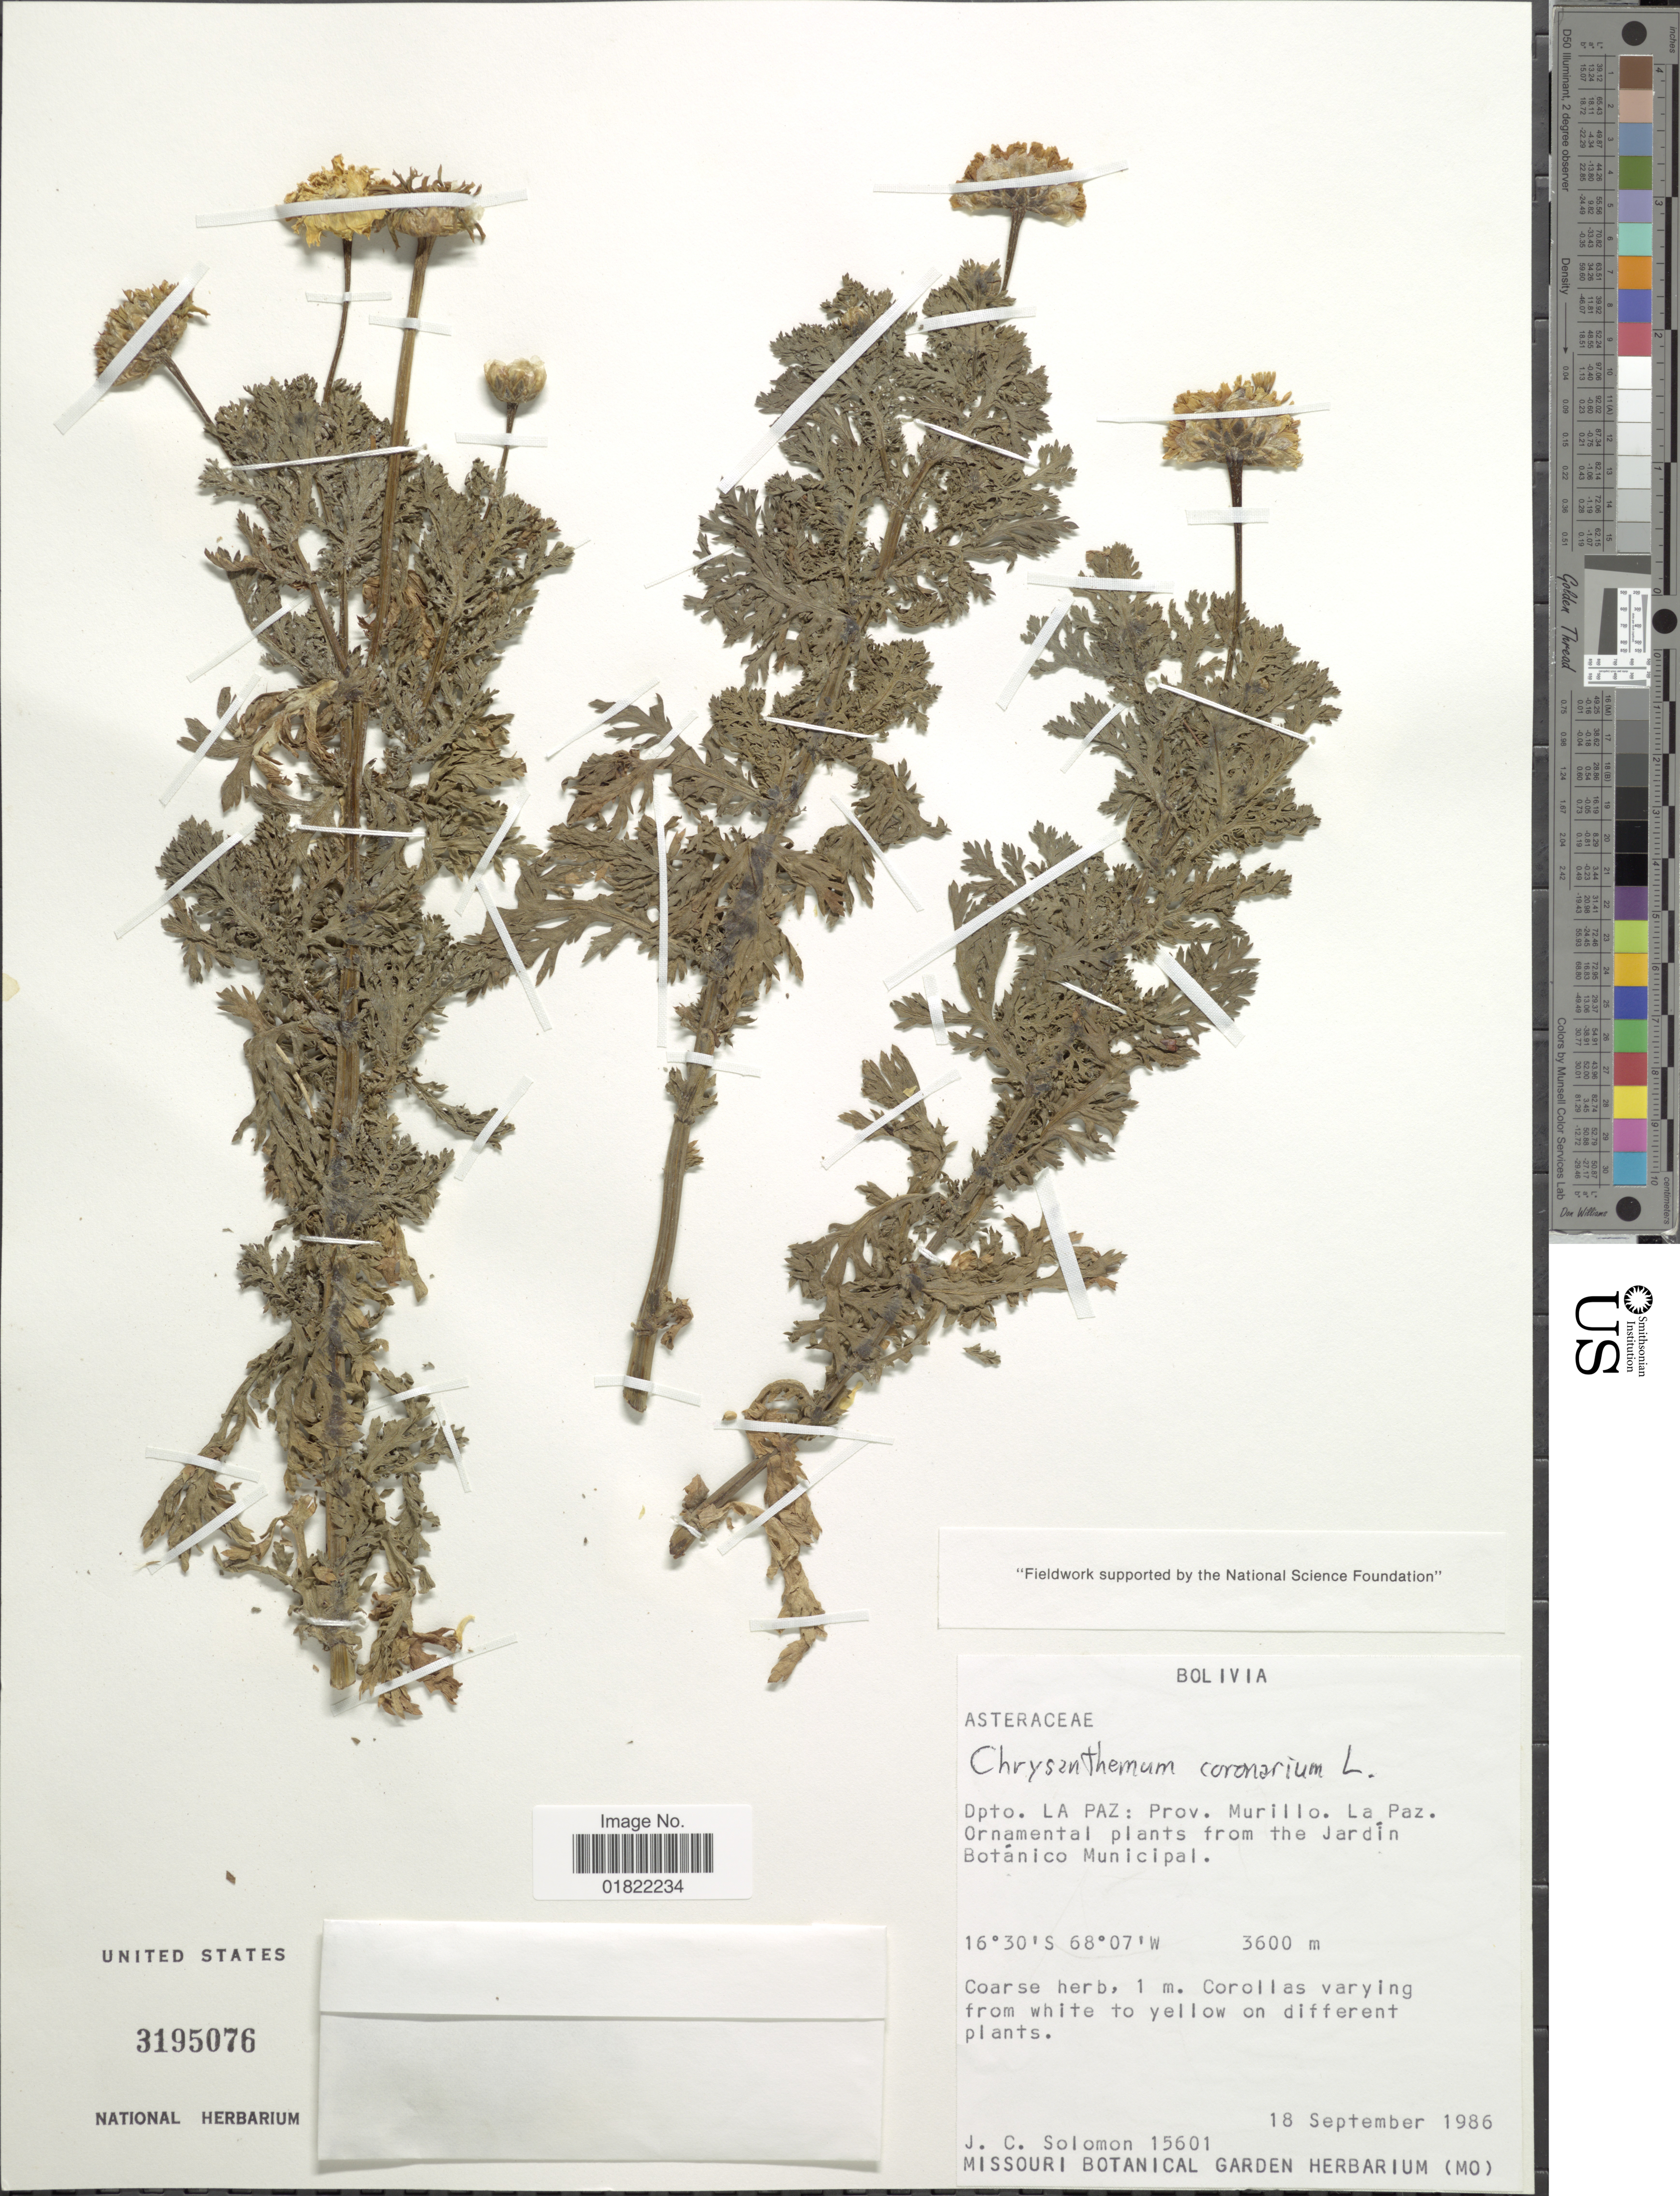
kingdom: Plantae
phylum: Tracheophyta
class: Magnoliopsida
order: Asterales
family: Asteraceae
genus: Chrysanthemum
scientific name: Chrysanthemum coronarium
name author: L.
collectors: J. C. Solomon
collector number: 15601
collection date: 1986-09-18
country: Bolivia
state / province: La Paz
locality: Dpto. La Paz: Prov. Murillo, La Paz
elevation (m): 3600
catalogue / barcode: US 3195076